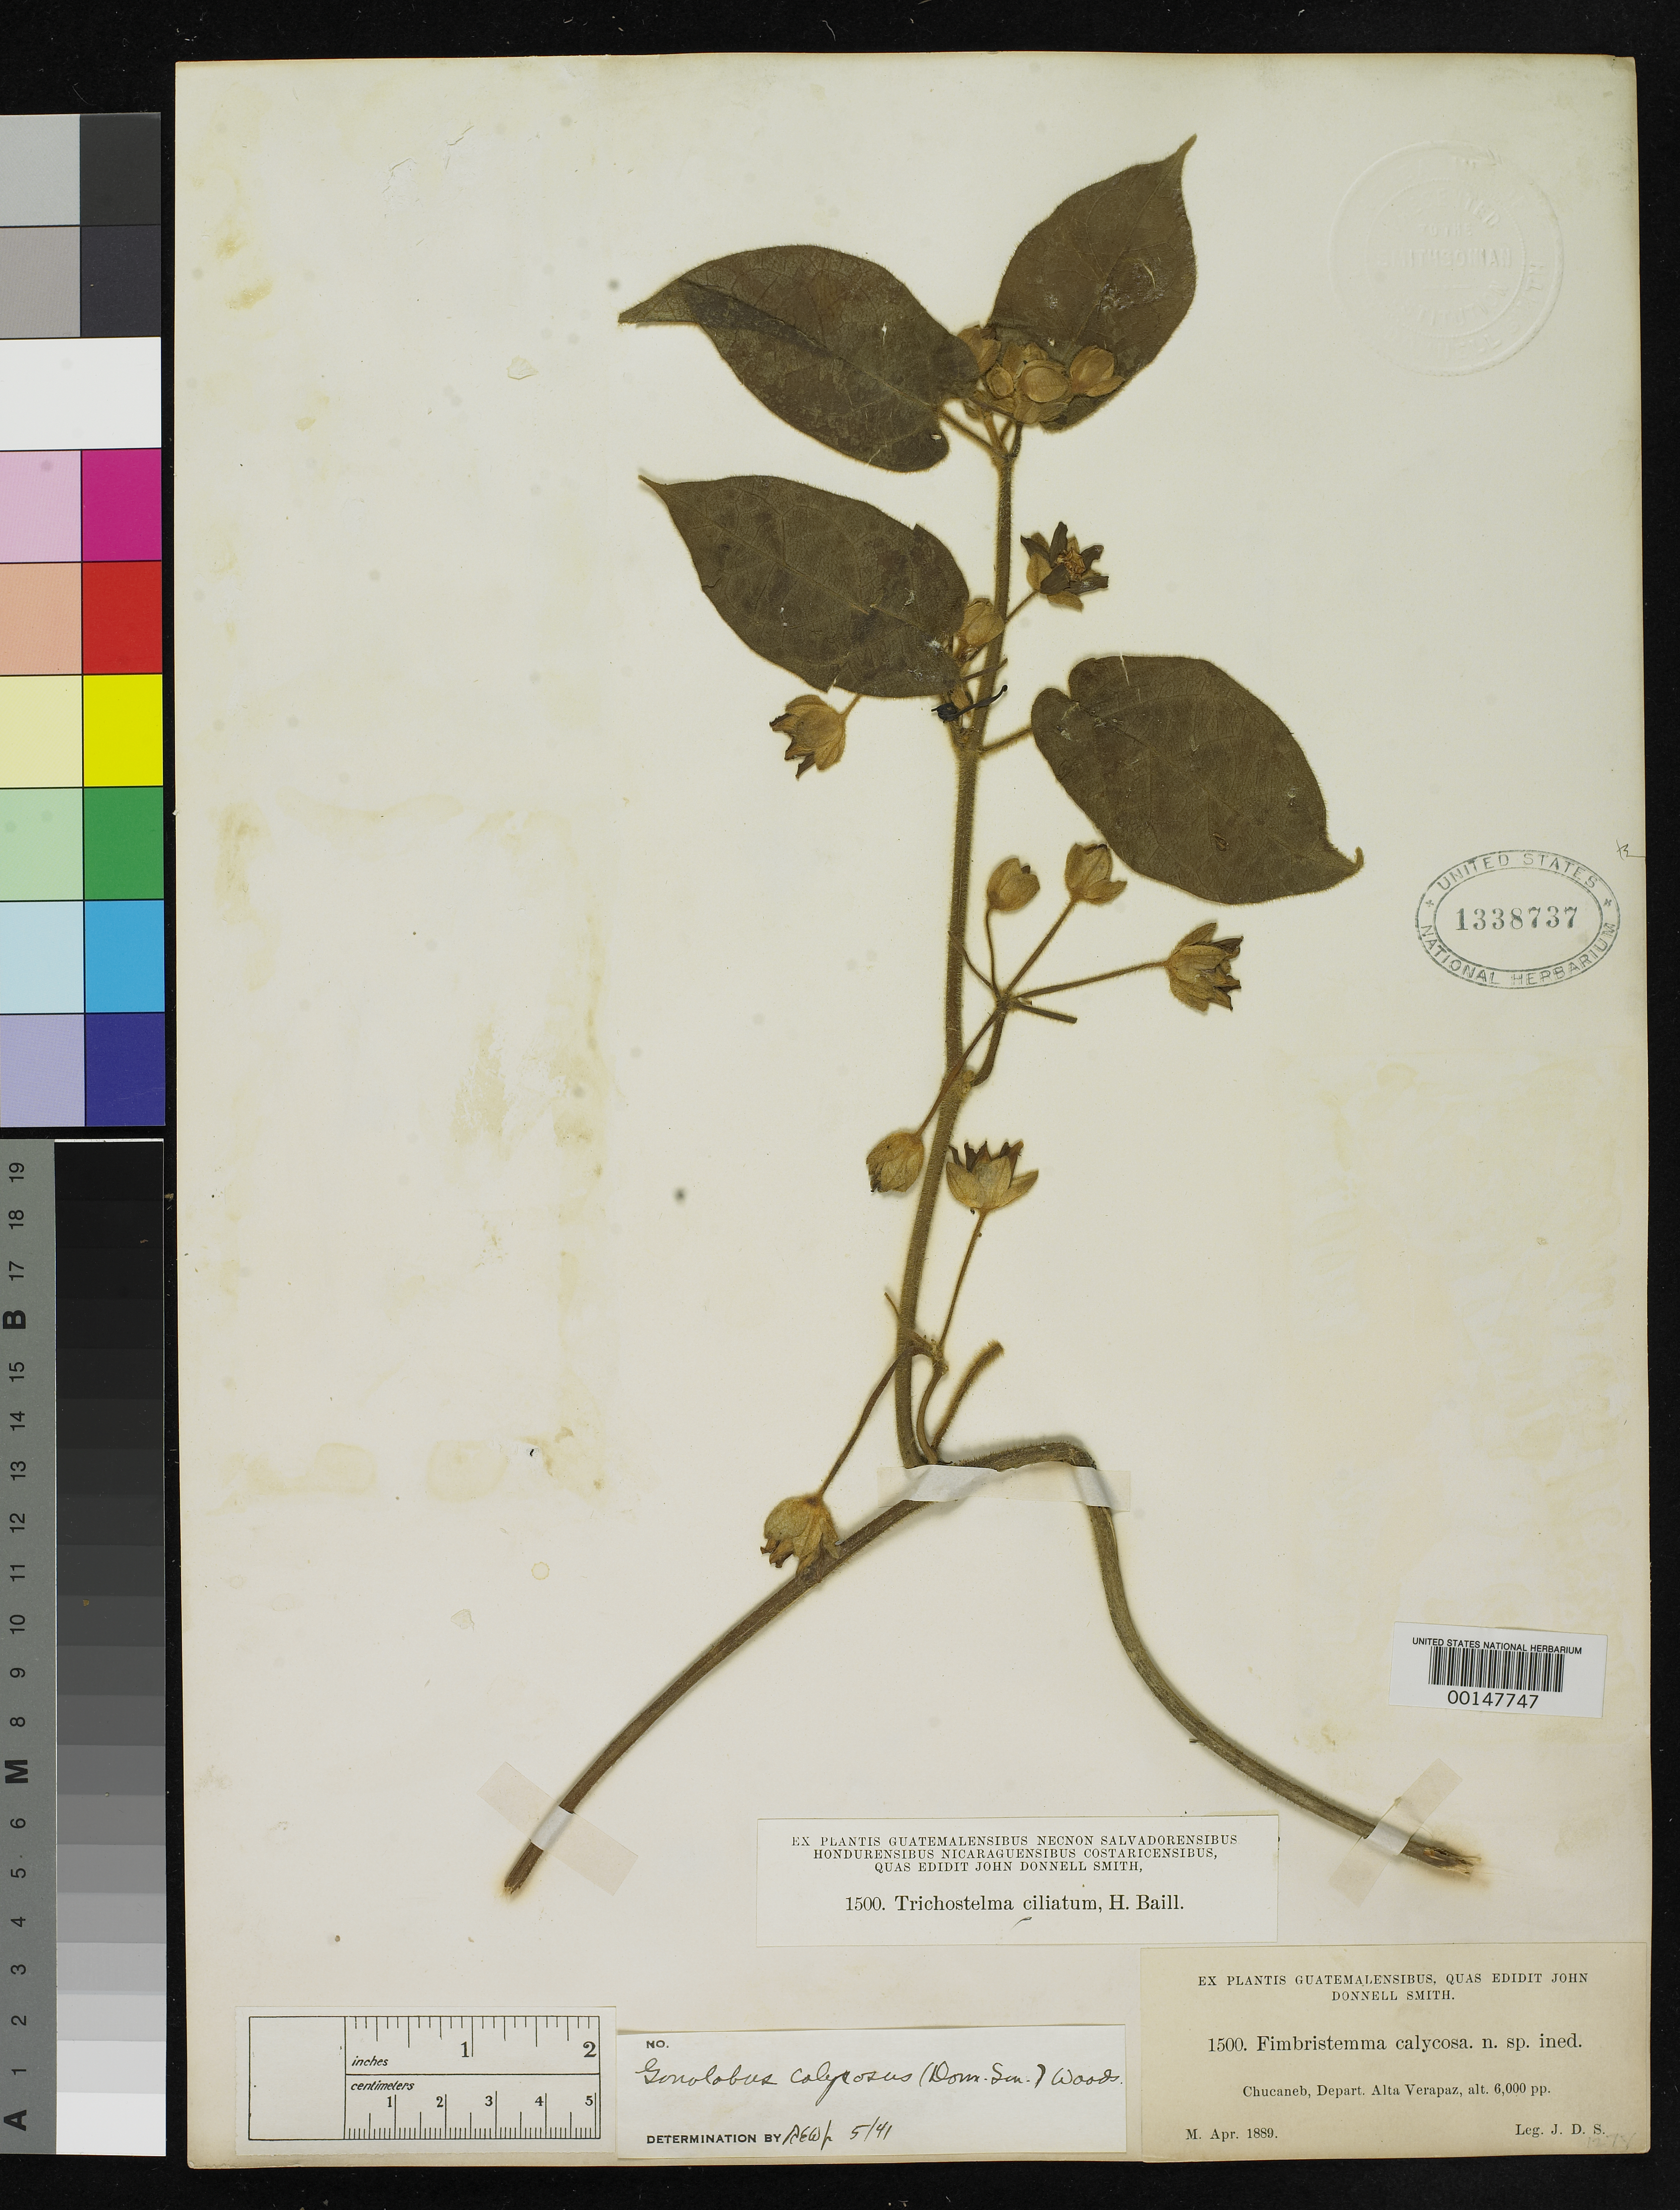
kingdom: Plantae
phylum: Tracheophyta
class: Magnoliopsida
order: Gentianales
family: Apocynaceae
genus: Fimbristemma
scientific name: Fimbristemma calycosa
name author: Donn. Sm.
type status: Type Collection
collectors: J. Donnell Smith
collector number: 1500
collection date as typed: Apr 1889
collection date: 1889-04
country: Guatemala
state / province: Alta Verapaz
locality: Chucaneb.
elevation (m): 1829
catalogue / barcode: US 1338737